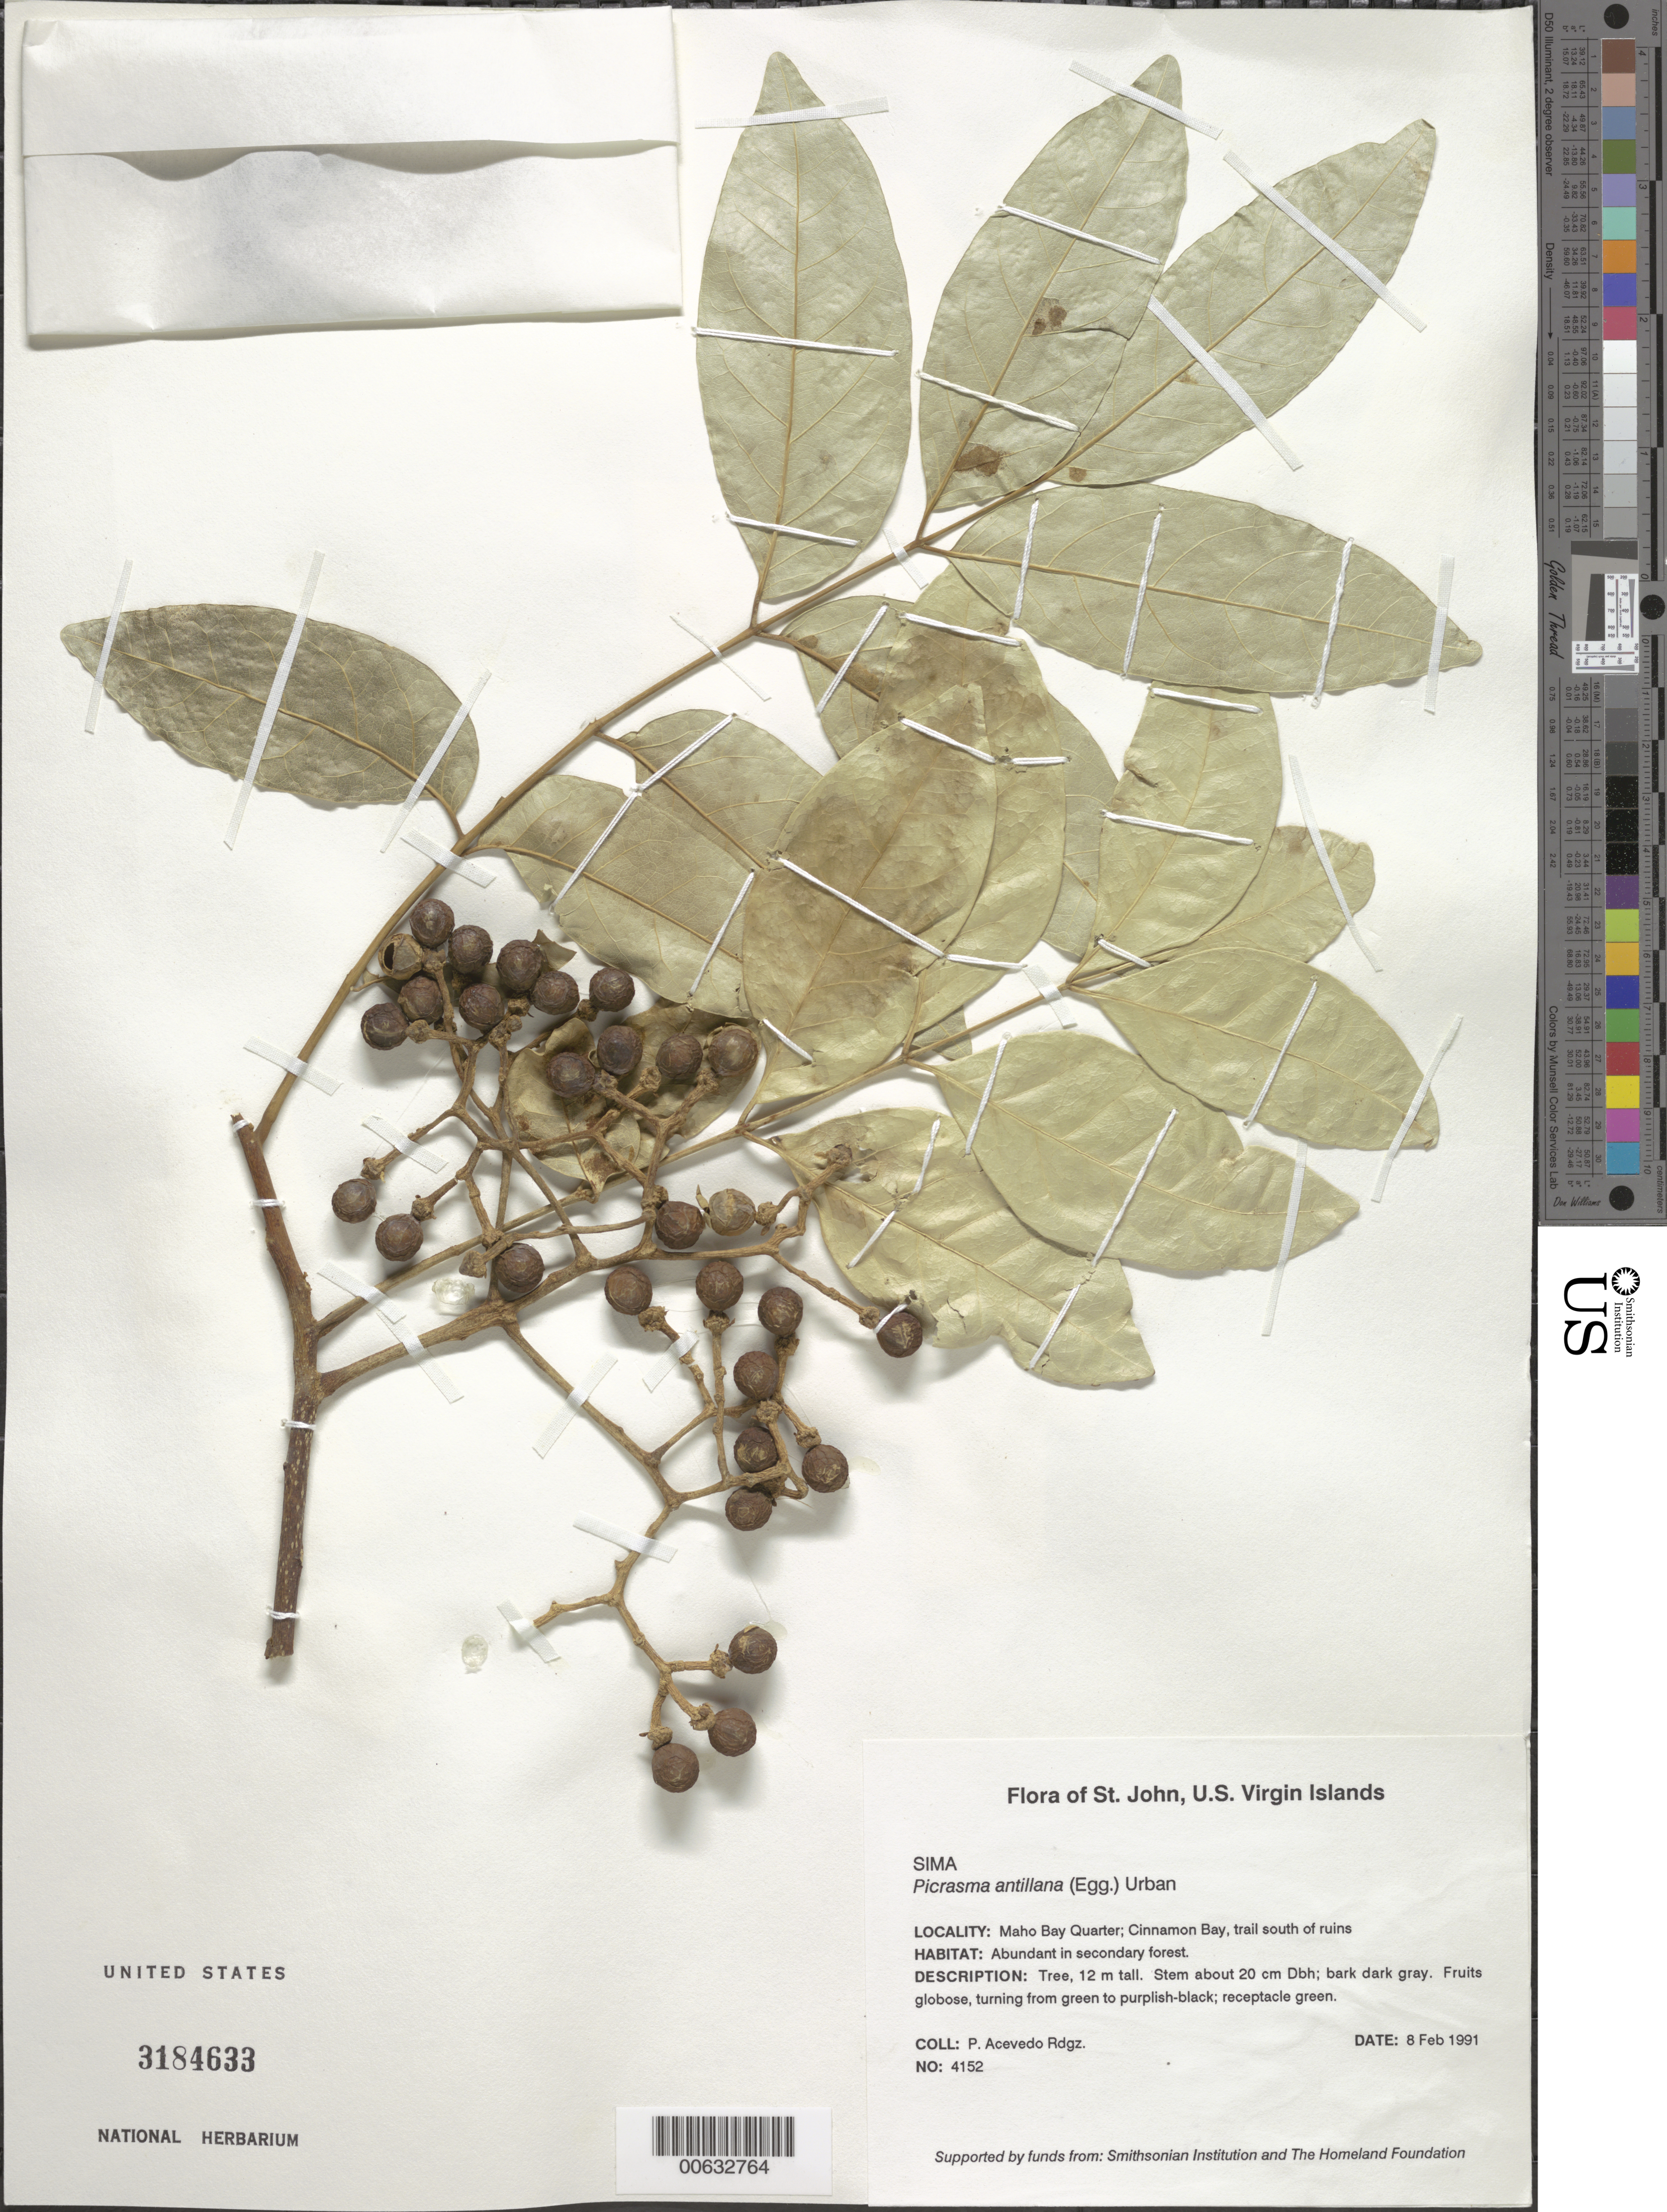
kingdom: Plantae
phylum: Tracheophyta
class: Magnoliopsida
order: Sapindales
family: Simaroubaceae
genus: Picrasma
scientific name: Picrasma antillana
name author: (Eggers) Urb.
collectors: P. Acevedo-Rodr.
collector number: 4152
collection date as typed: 08 Feb 1991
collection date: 1991-02-08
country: U.S. Virgin Islands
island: St. John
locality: Maho Bay Quarter; Cinnamon Bay, trail south of ruins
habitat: secondary forest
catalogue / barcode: US 3184633